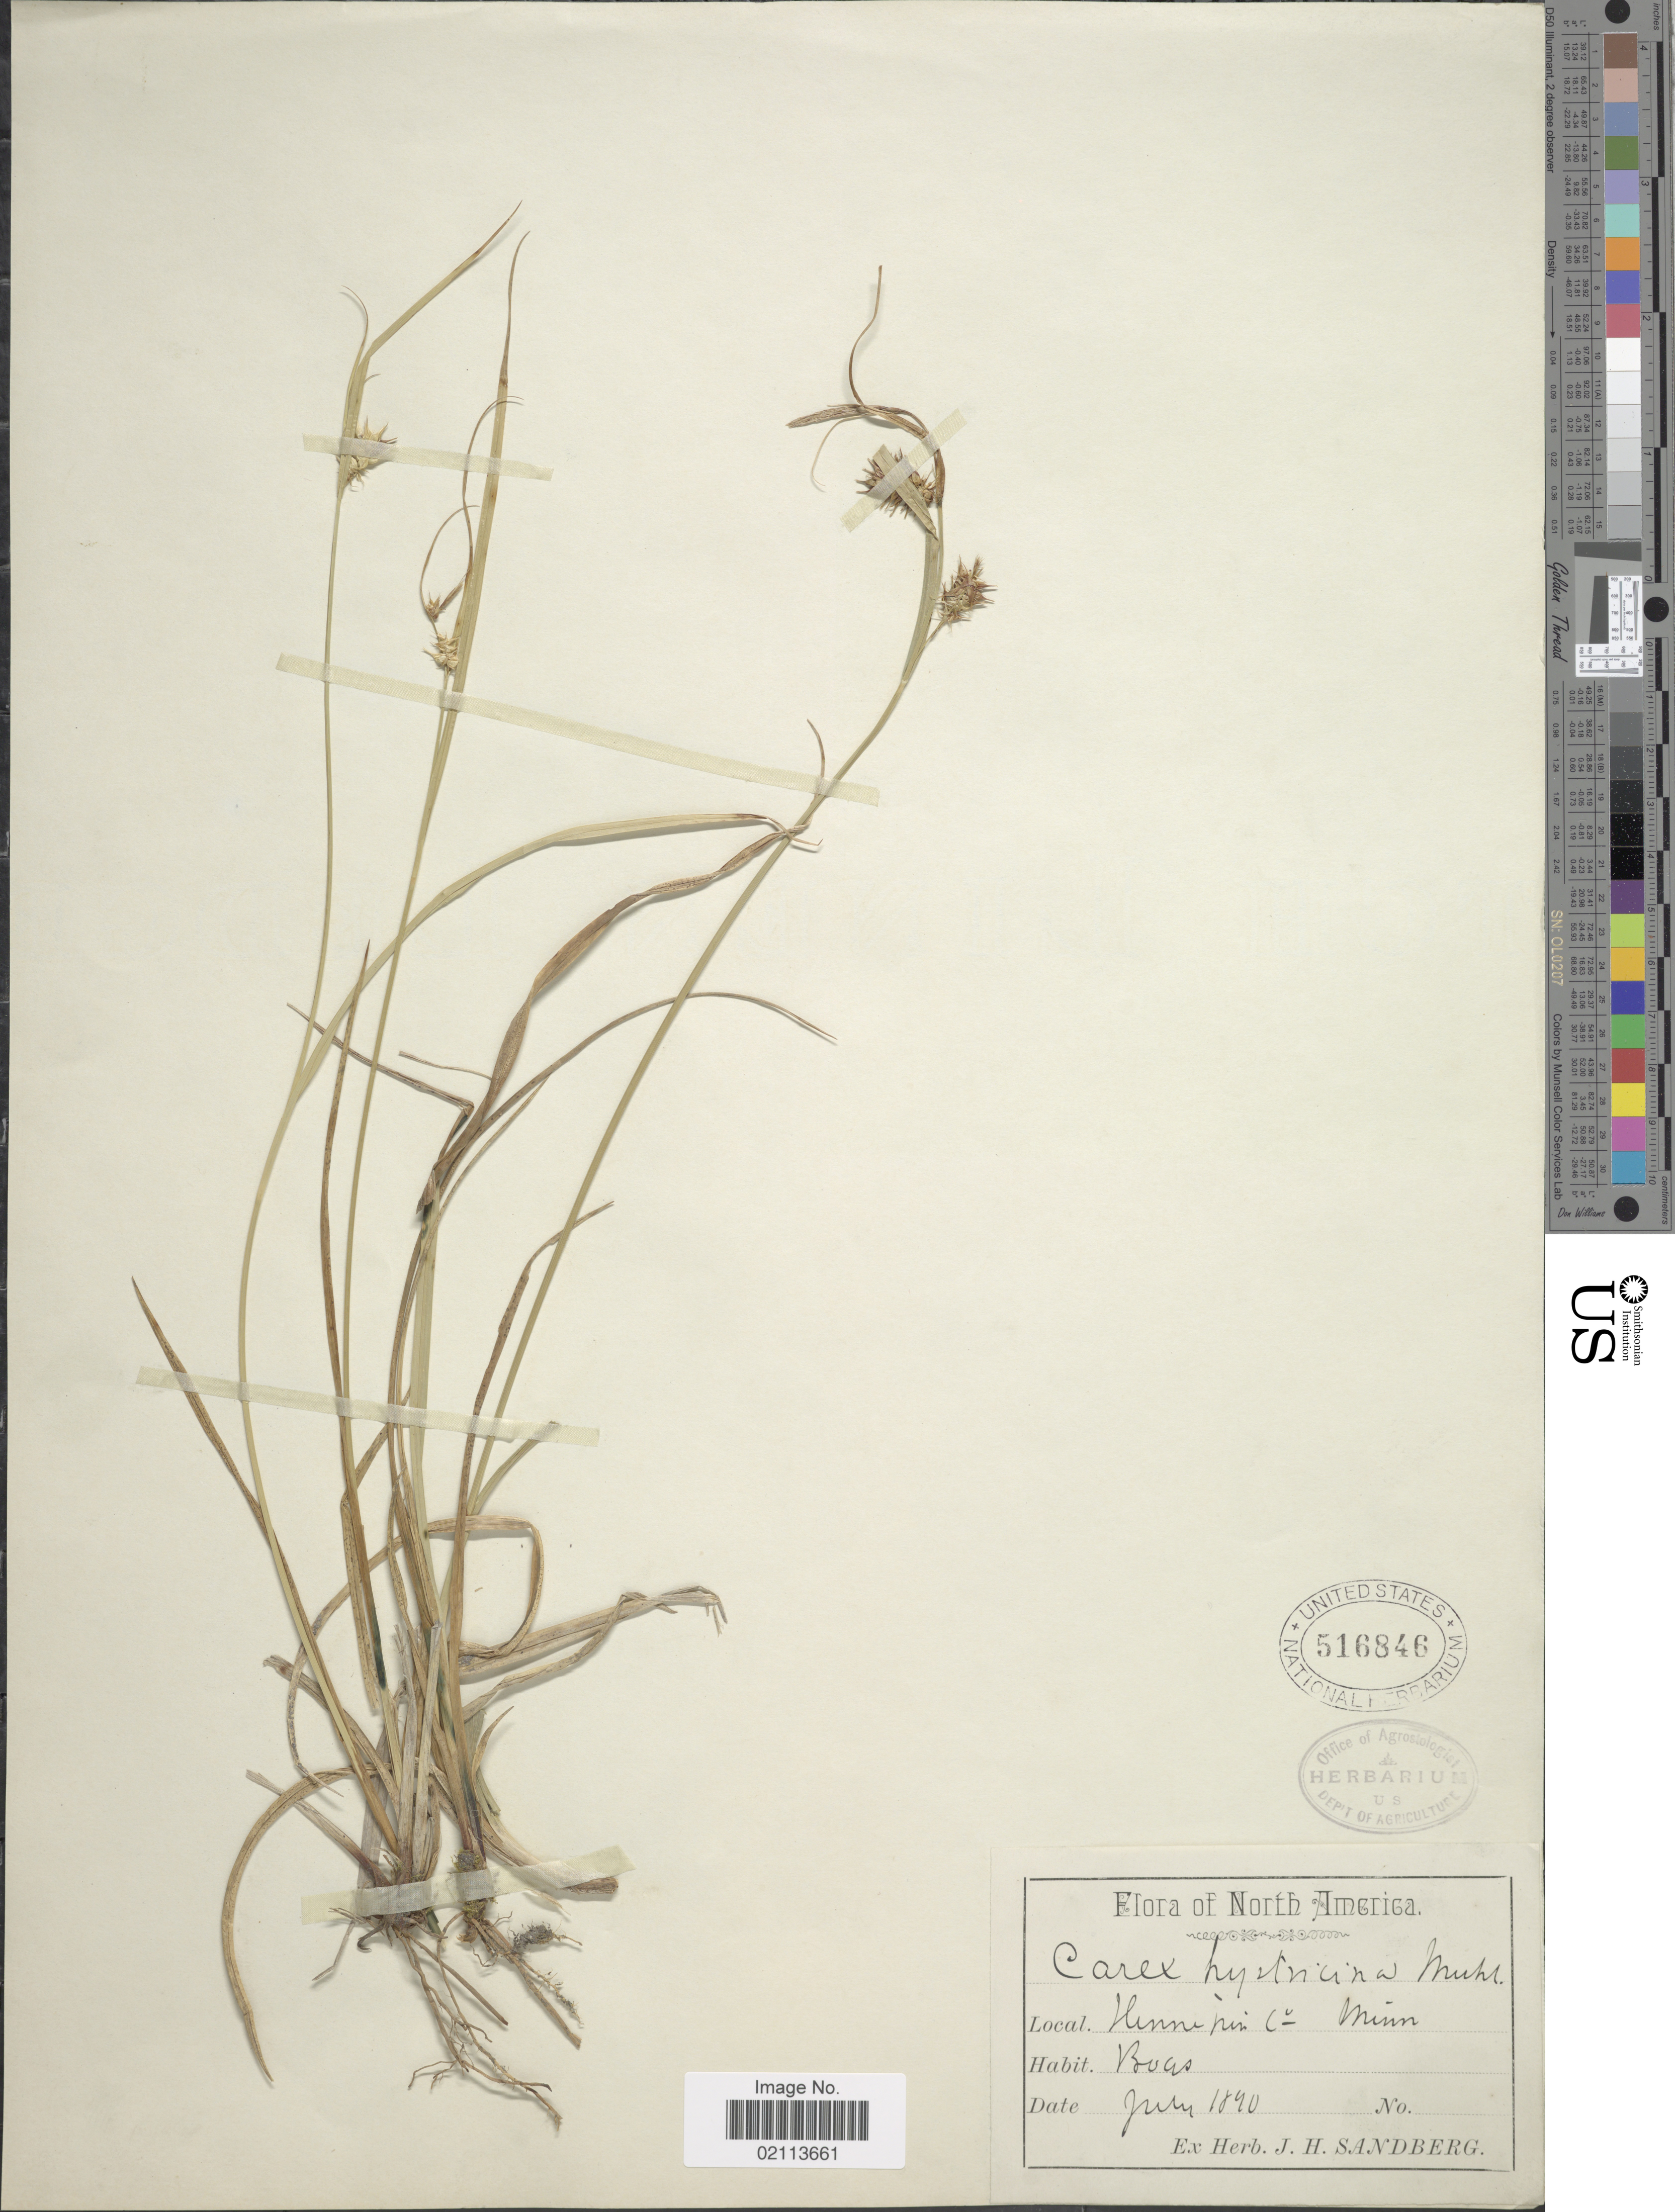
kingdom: Plantae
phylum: Tracheophyta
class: Liliopsida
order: Poales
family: Cyperaceae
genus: Carex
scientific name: Carex hystericina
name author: Muhl. ex Willd.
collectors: ex. herb. J. H. Sandberg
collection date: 1890-07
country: United States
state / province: Minnesota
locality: Hennepin Co. Bogs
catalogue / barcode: US 516846